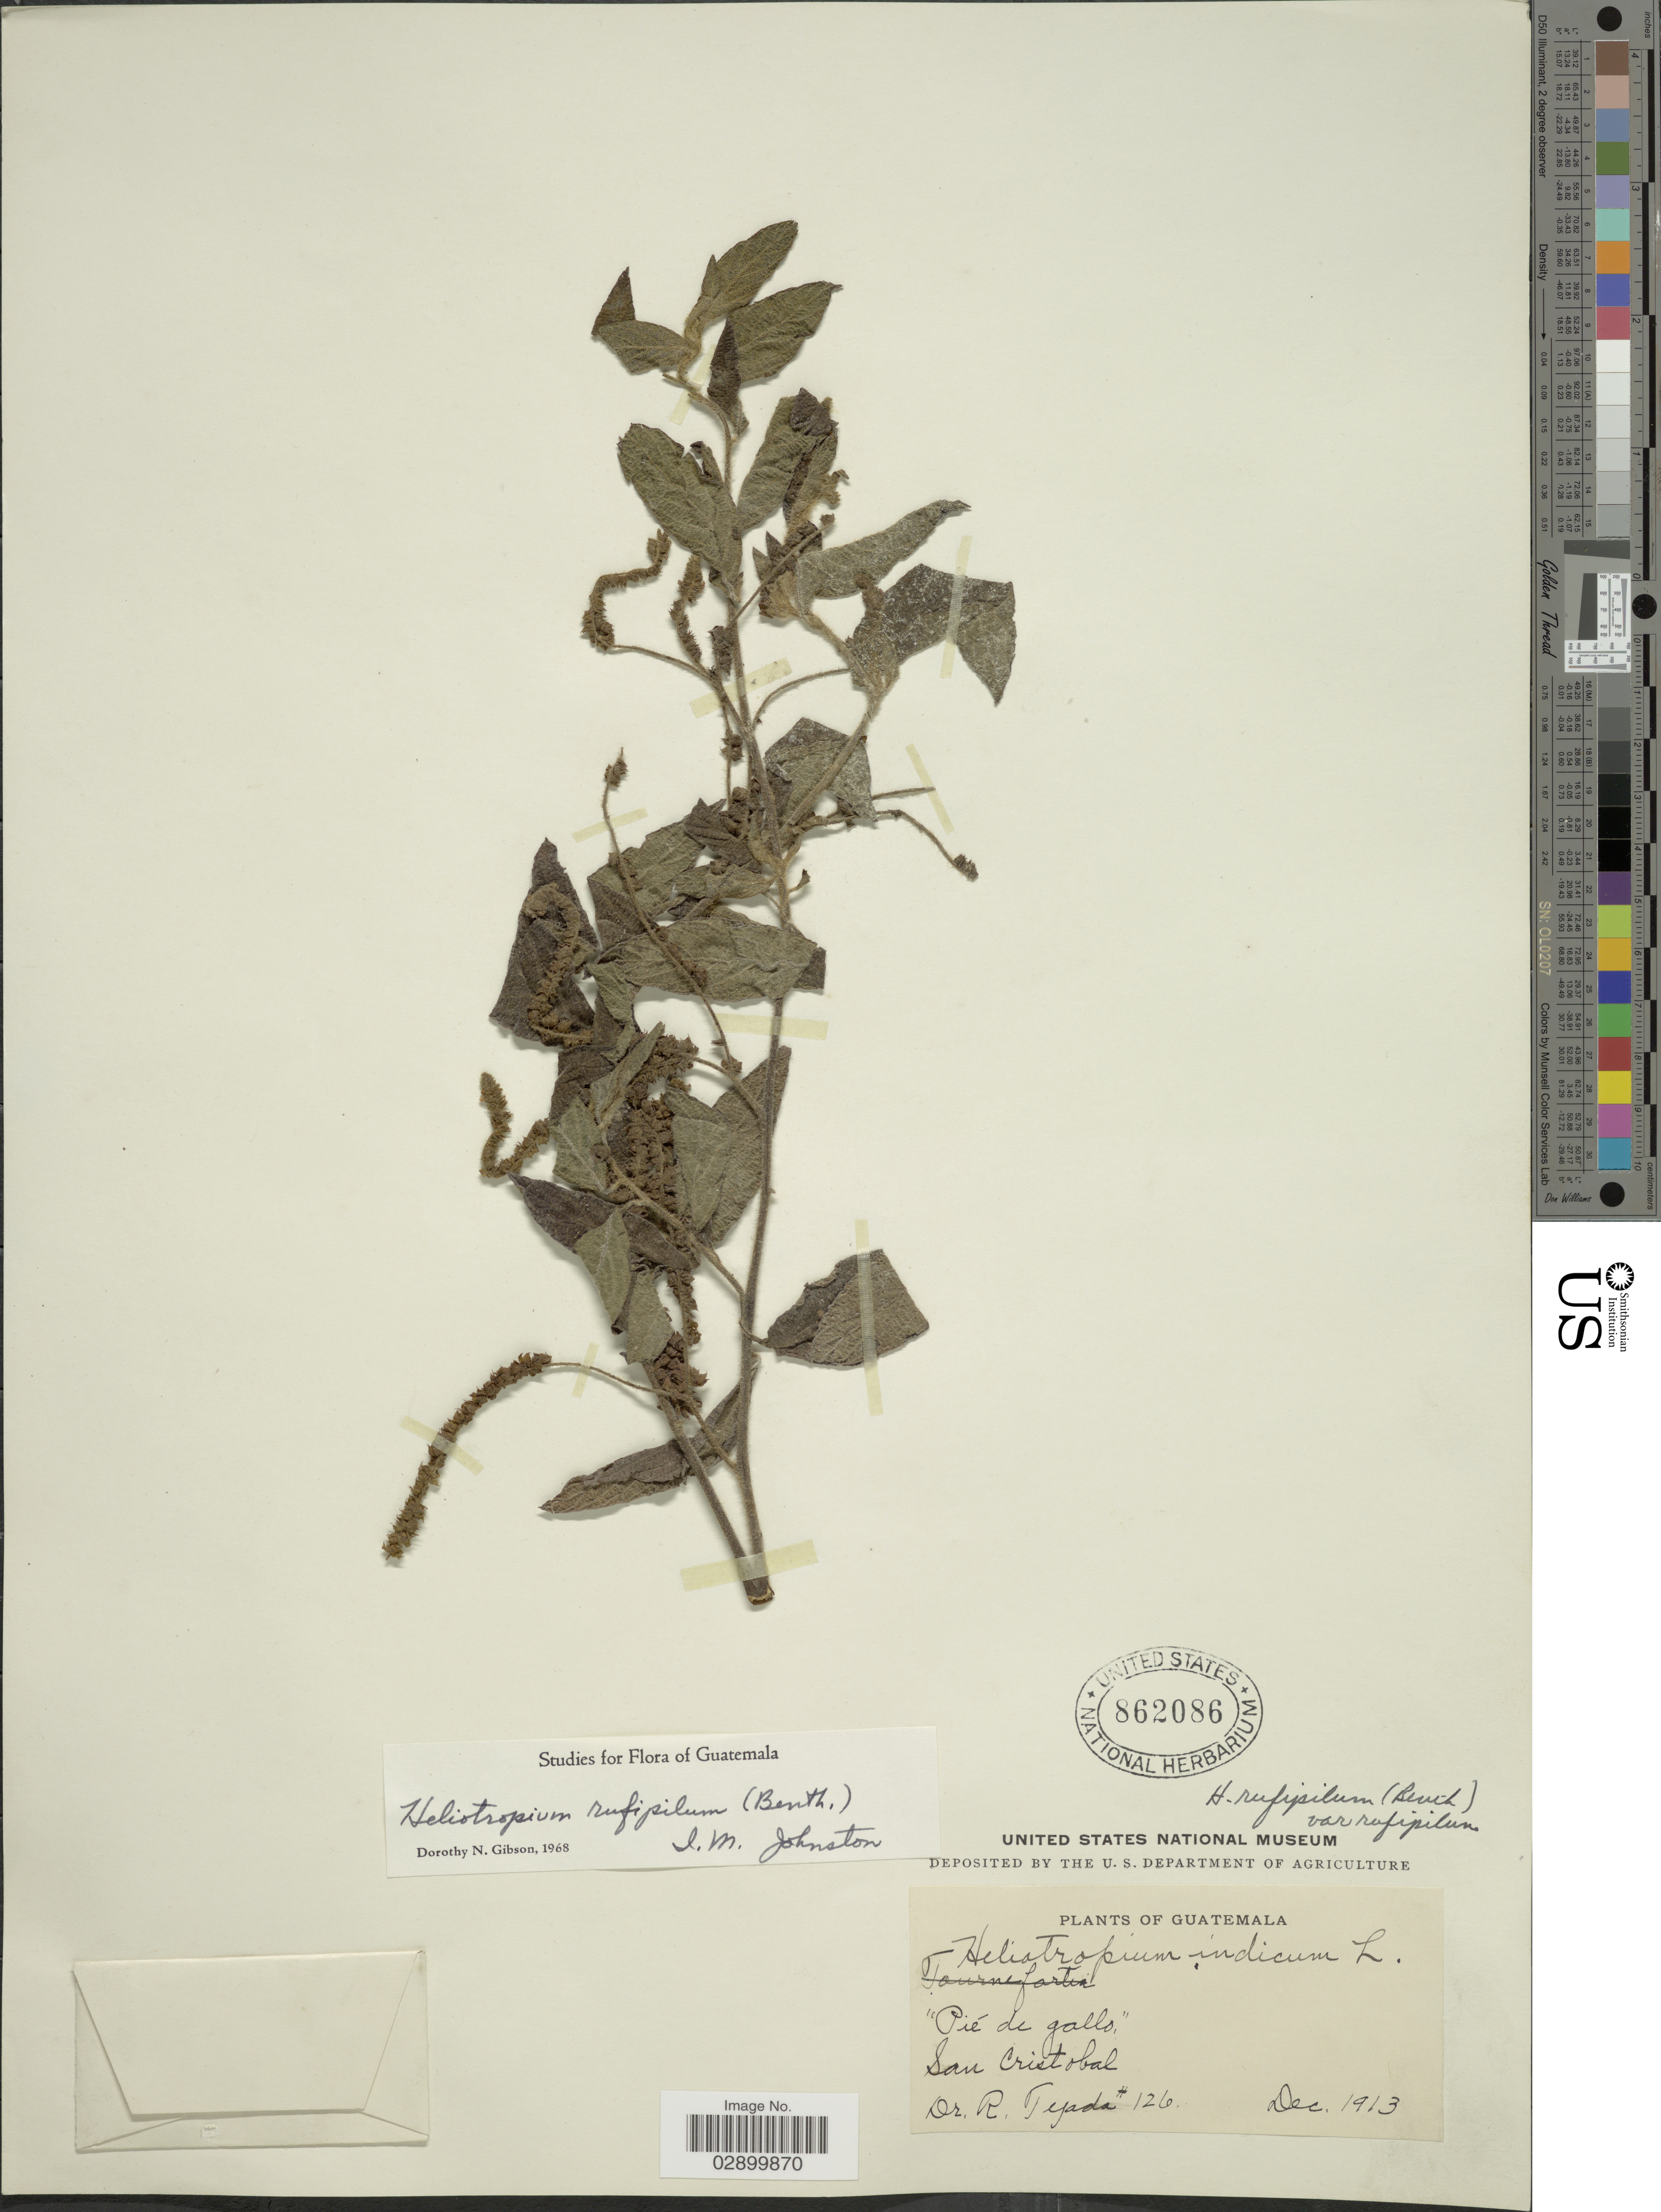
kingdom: Plantae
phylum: Tracheophyta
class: Magnoliopsida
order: Boraginales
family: Heliotropiaceae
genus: Heliotropium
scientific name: Heliotropium rufipilum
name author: (Benth.) I.M. Johnst.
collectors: R. Tejada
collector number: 126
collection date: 1913-12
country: Guatemala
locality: Pié de gallo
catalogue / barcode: US 862086